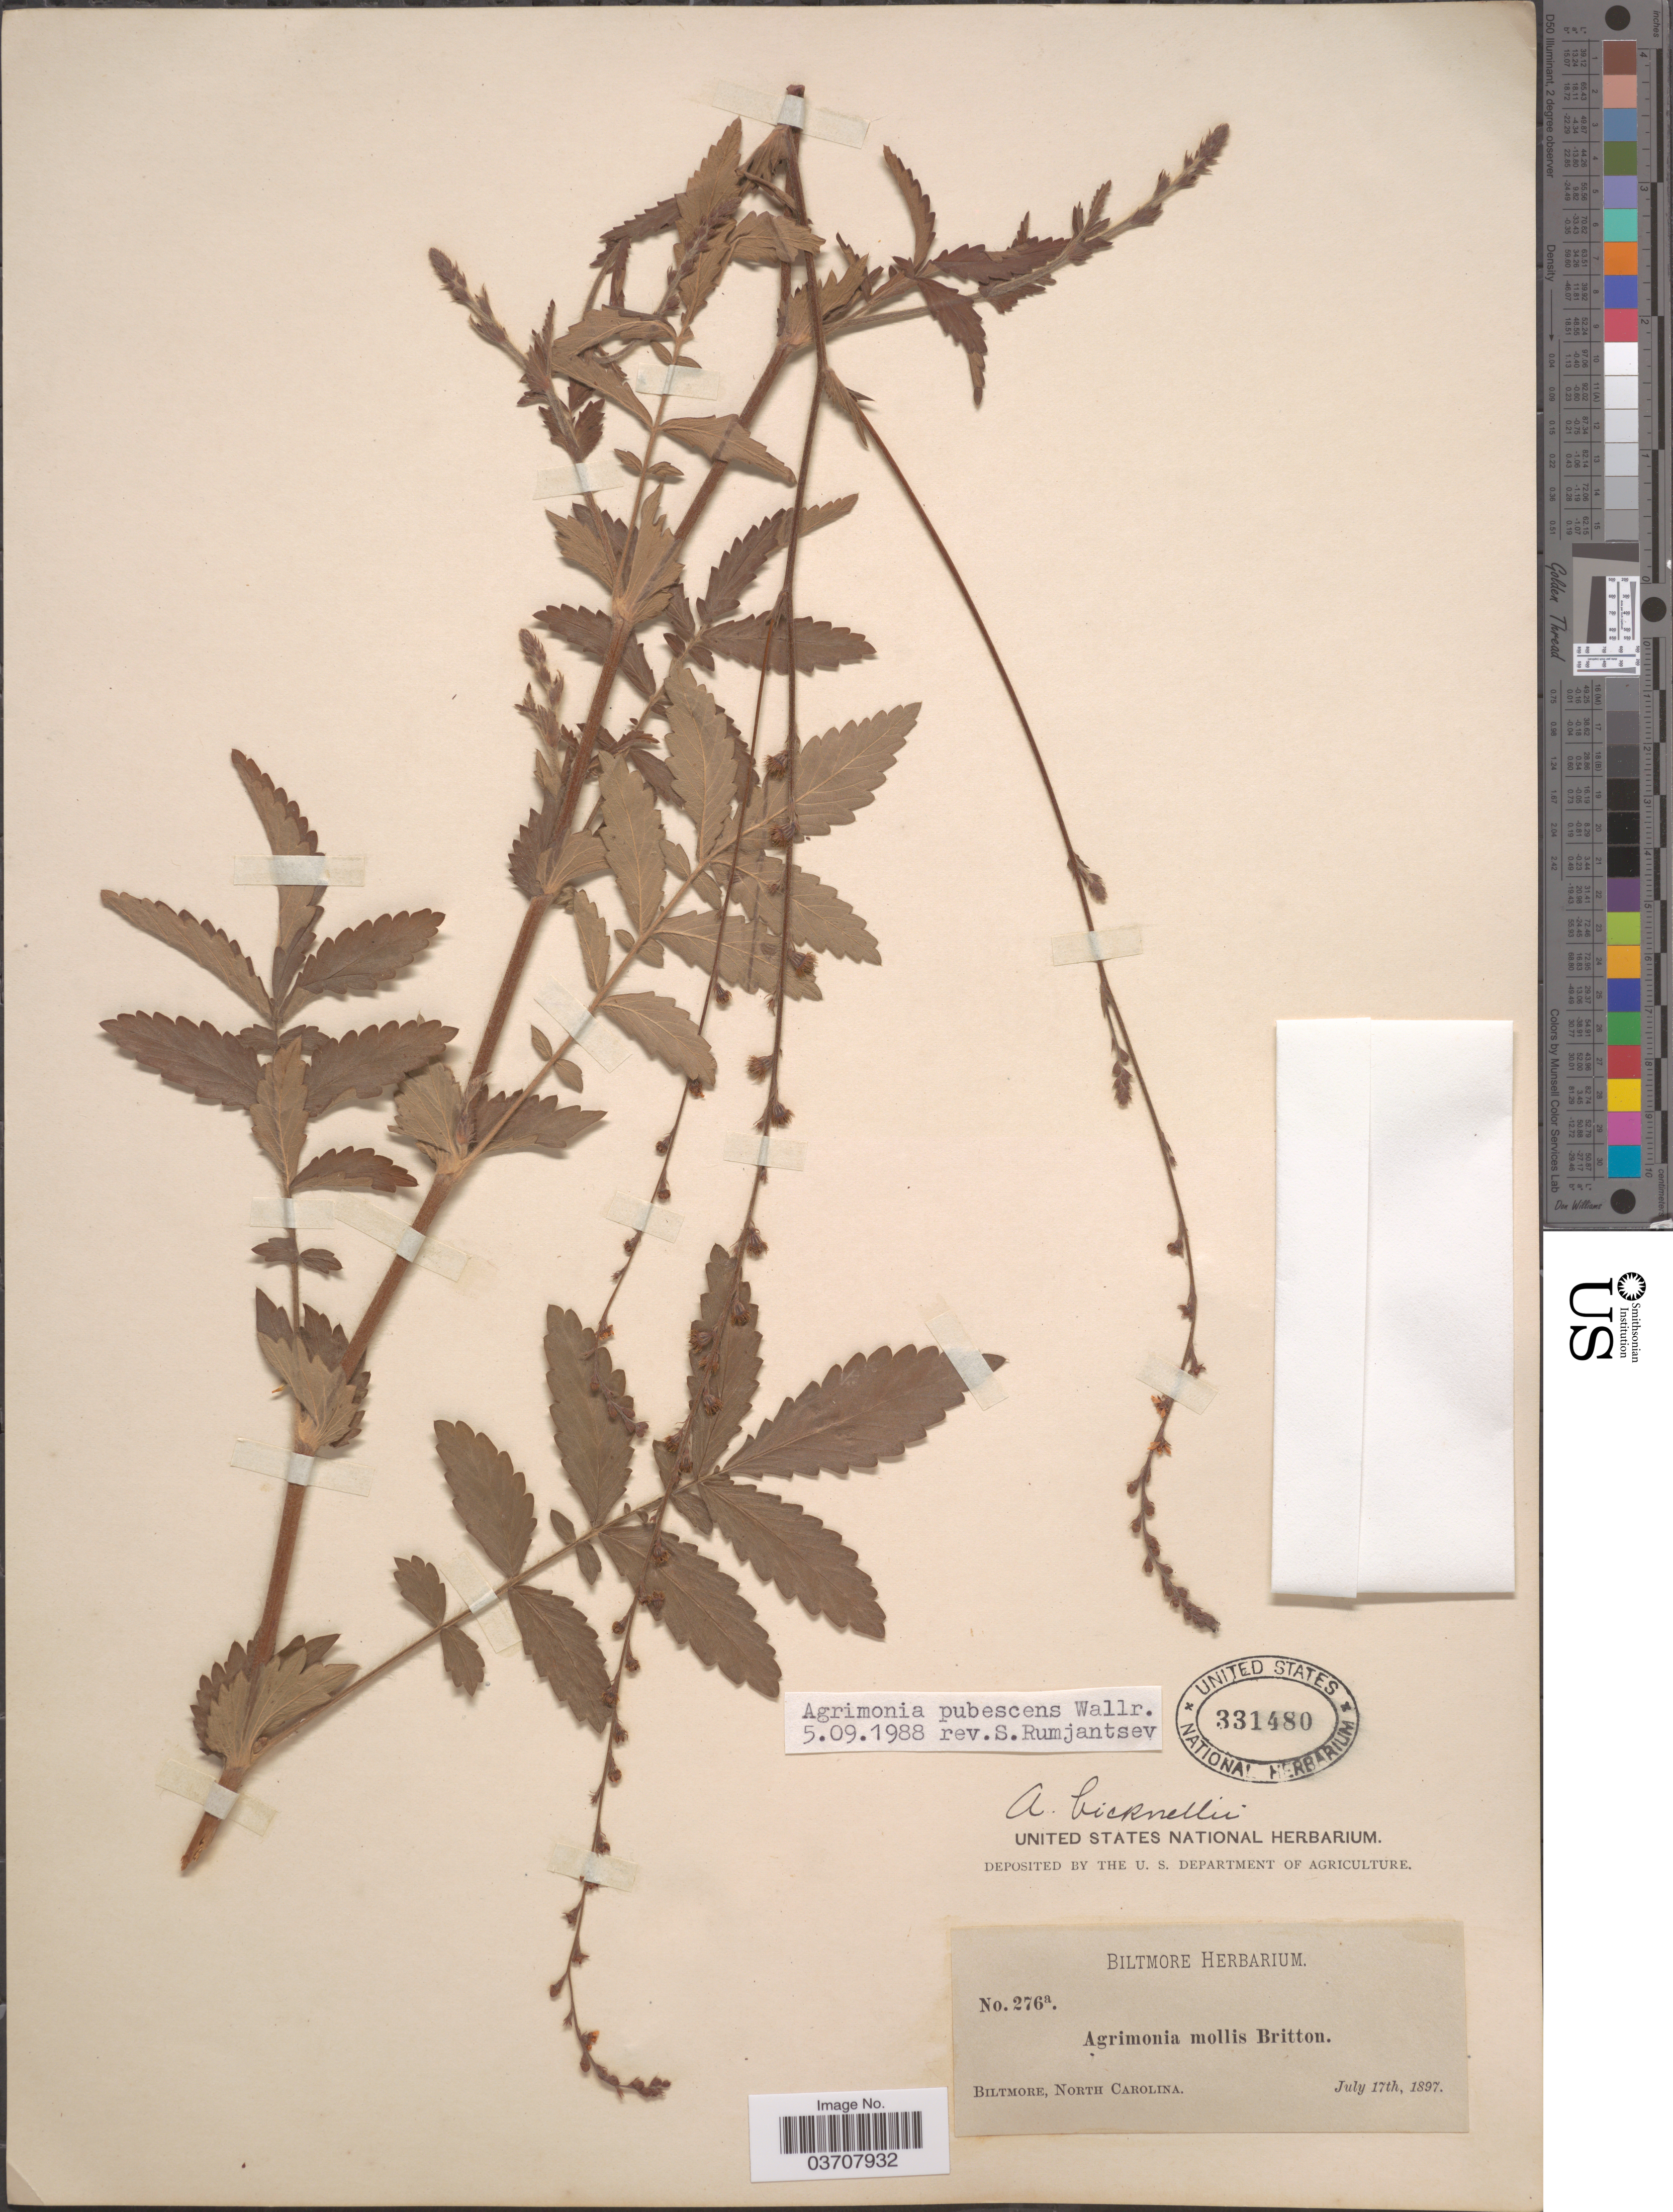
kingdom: Plantae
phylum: Tracheophyta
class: Magnoliopsida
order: Rosales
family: Rosaceae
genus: Agrimonia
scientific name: Agrimonia pubescens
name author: Wallr.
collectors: ex herb. Biltmore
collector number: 276a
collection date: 1897-07-17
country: United States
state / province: North Carolina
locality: Biltmore.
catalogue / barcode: US 331480